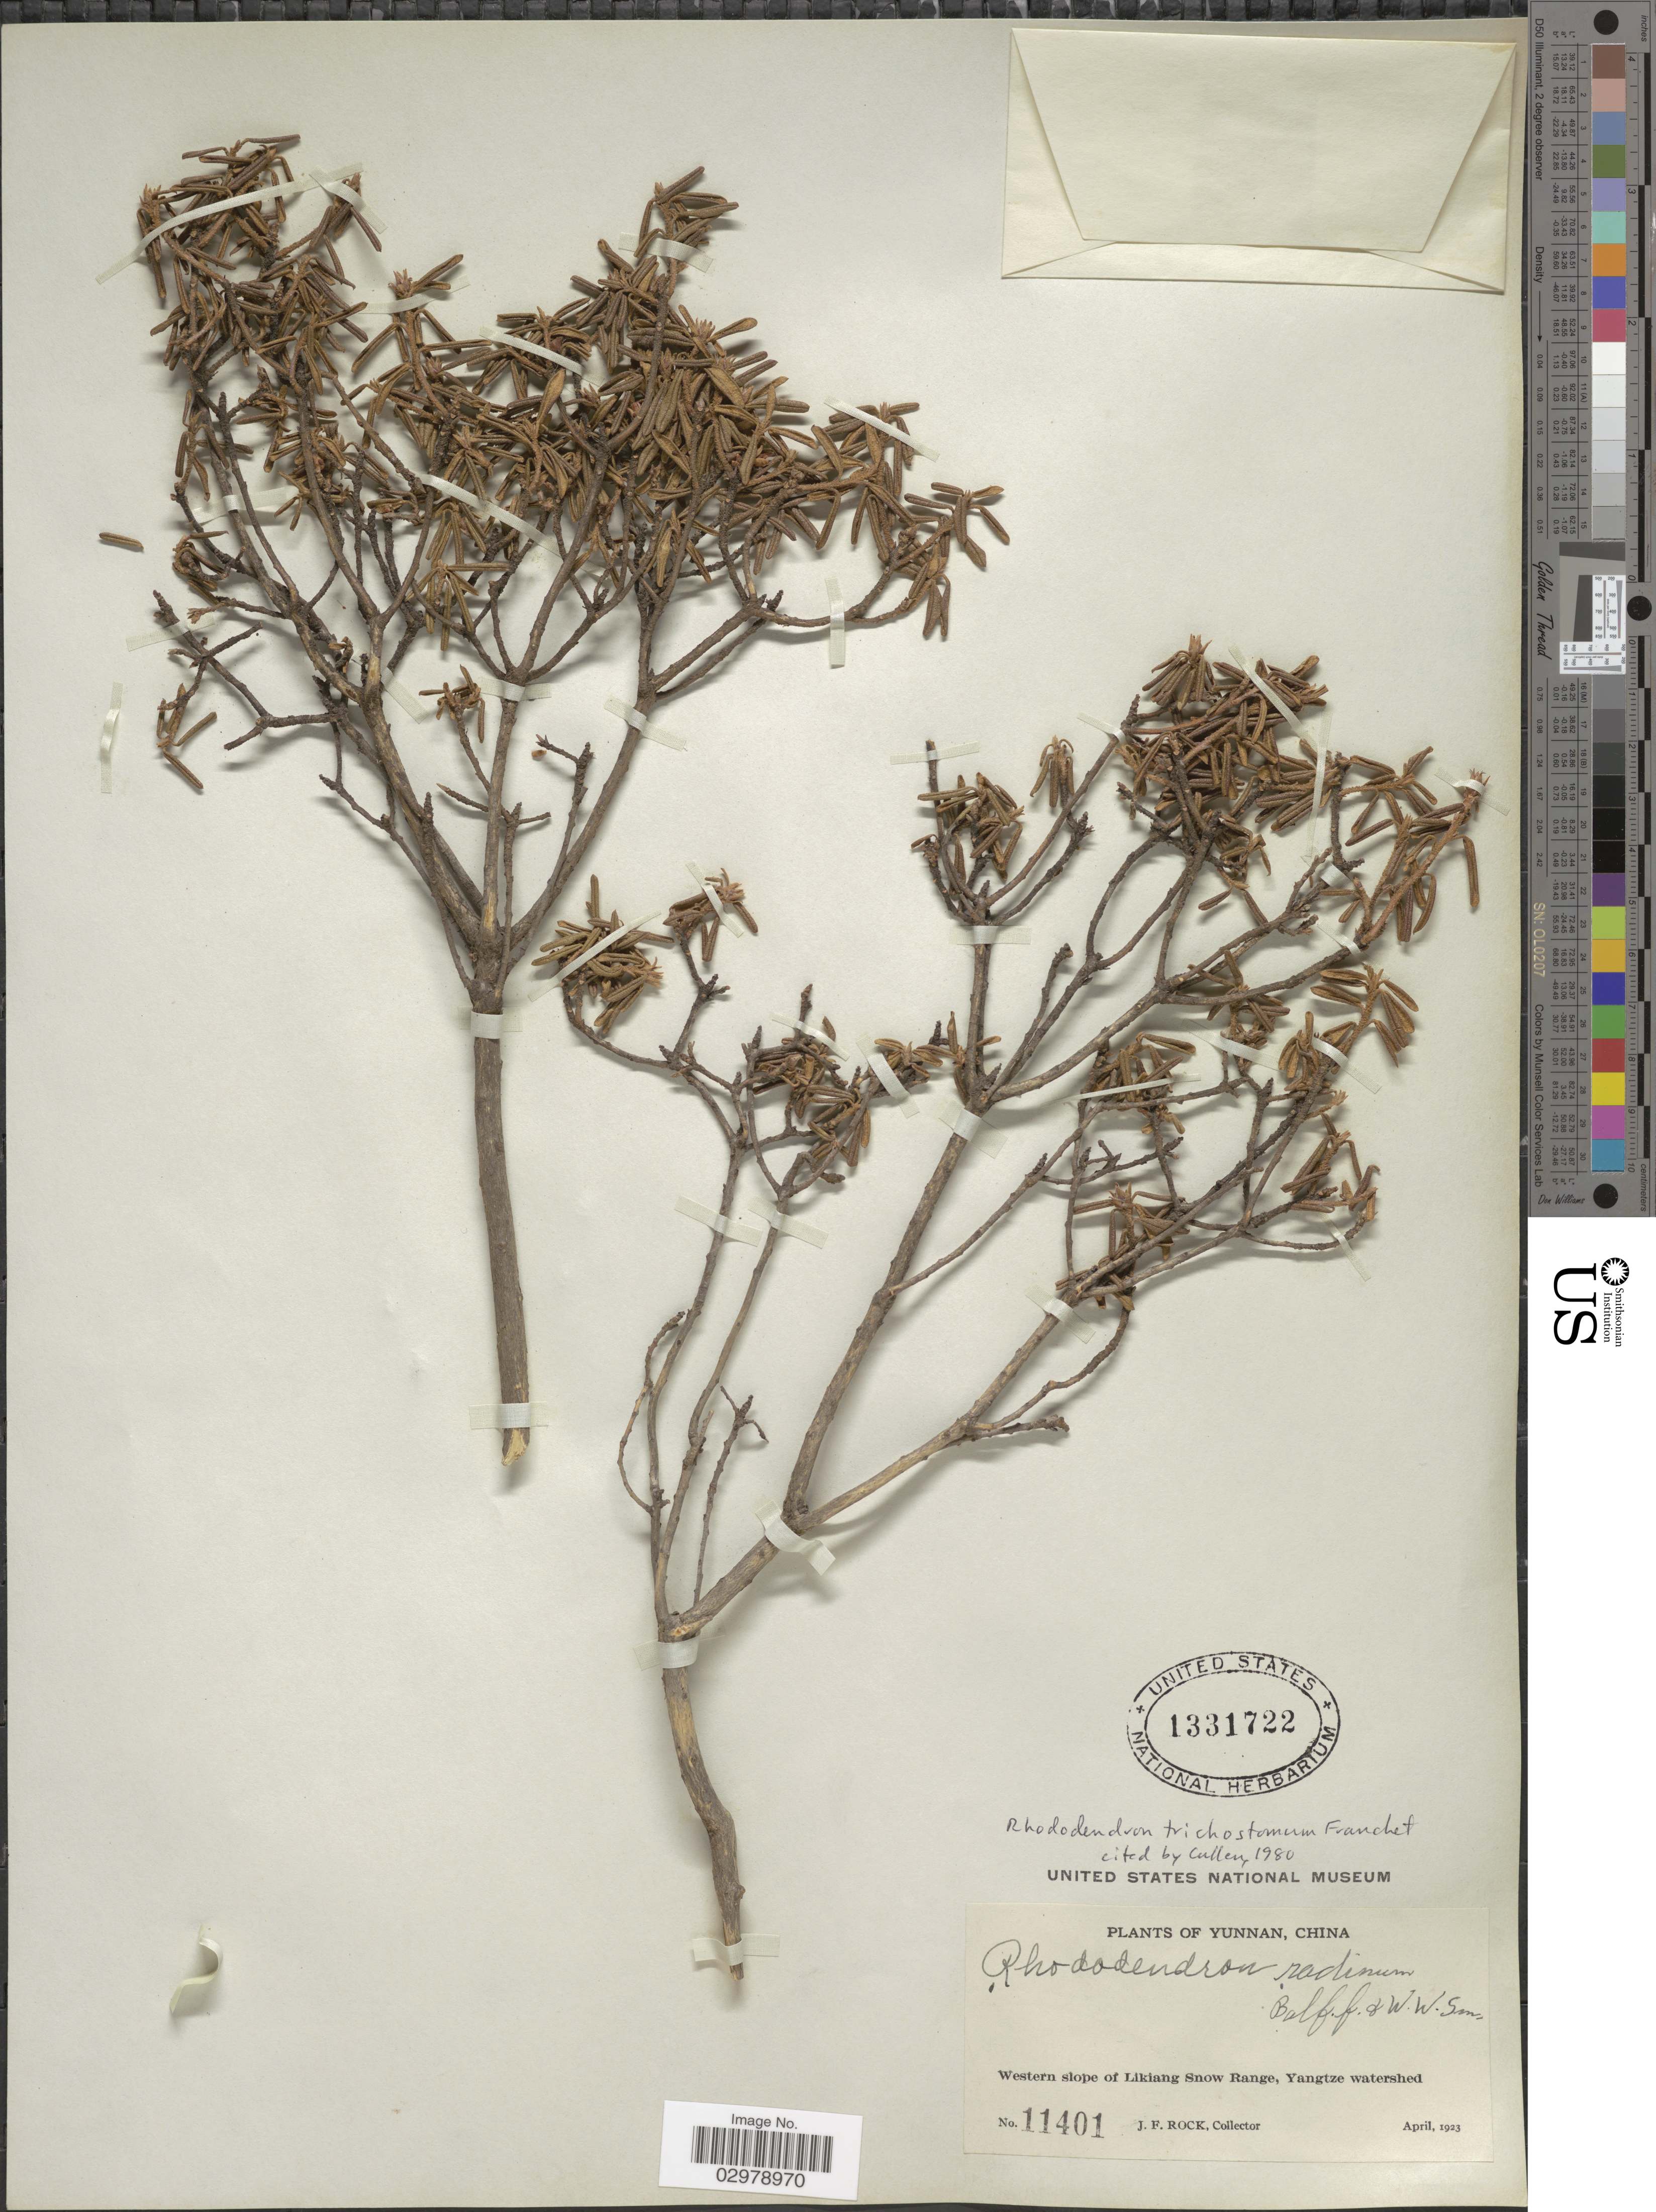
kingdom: Plantae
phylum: Tracheophyta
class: Magnoliopsida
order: Ericales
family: Ericaceae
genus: Rhododendron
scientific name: Rhododendron trichostomum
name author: Franch.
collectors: J. Rock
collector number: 11401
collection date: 1923-04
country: China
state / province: Yunnan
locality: Western slope of Likiang Snow Range, Yangtze watershed.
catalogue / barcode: US 1331722